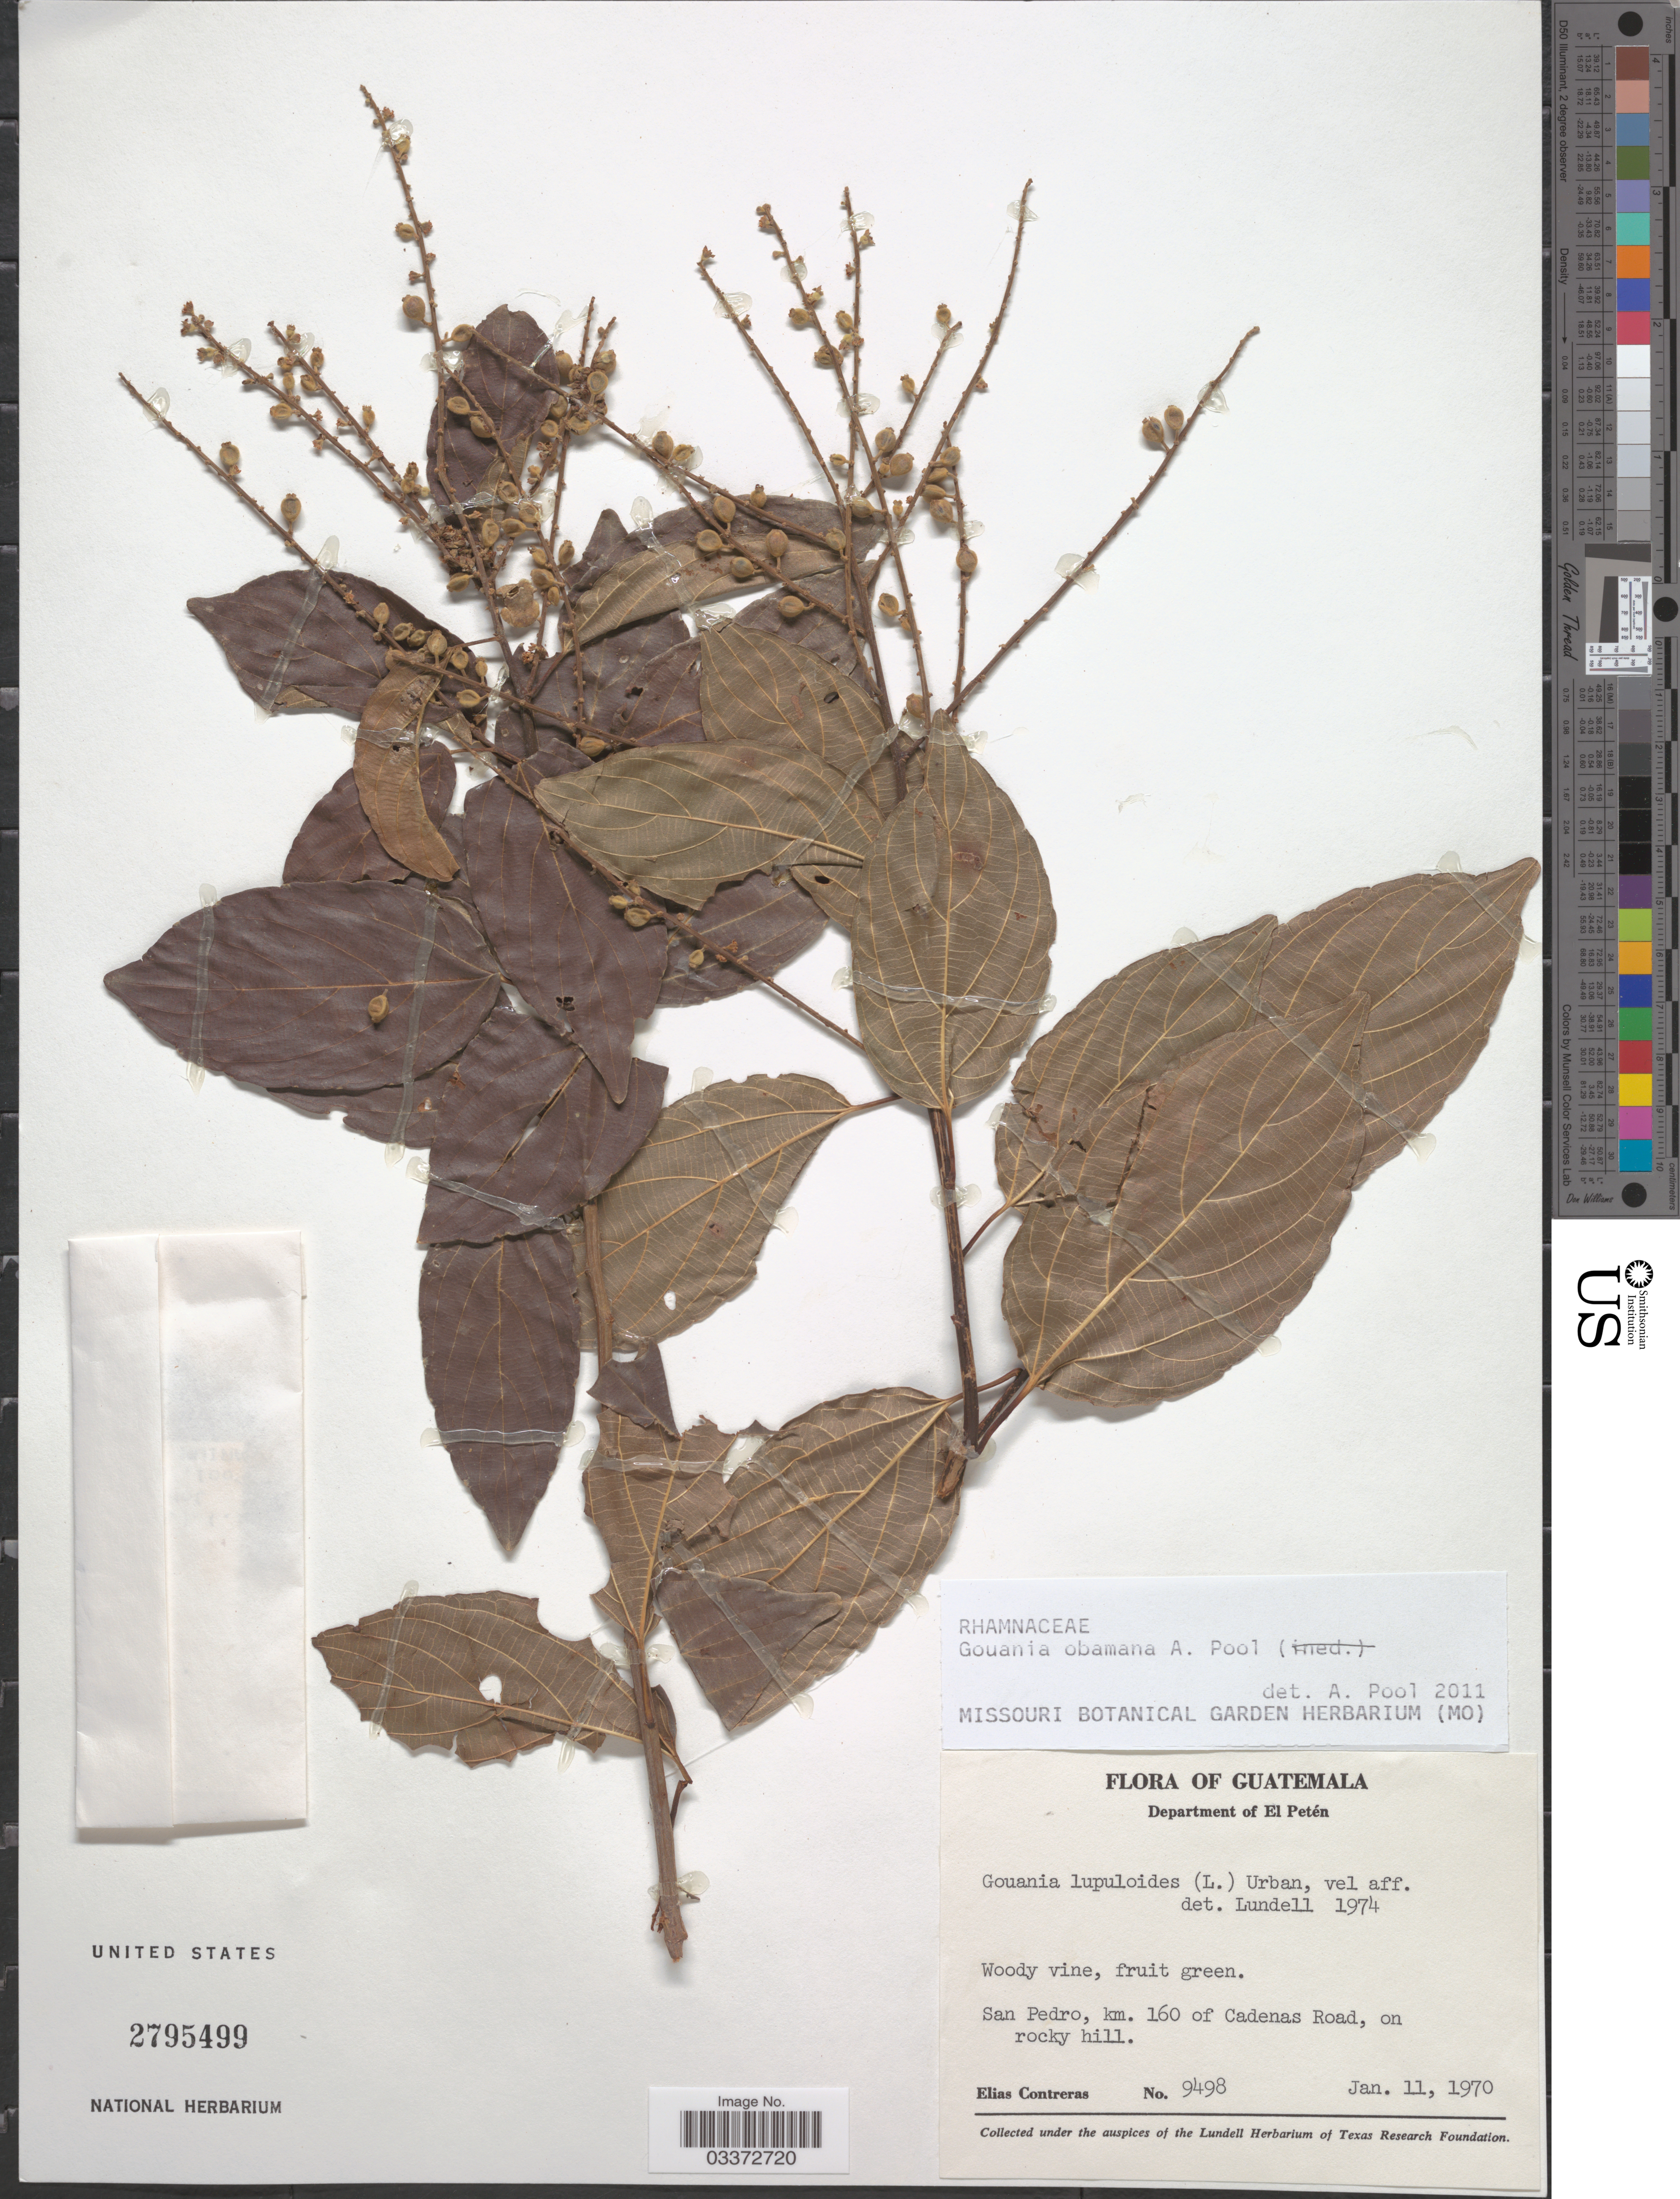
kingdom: Plantae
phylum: Tracheophyta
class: Magnoliopsida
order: Rosales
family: Rhamnaceae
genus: Gouania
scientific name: Gouania obamana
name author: A. Pool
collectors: E. Contreras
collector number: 9498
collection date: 1970-01-11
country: Guatemala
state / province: El Petén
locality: Department of El Petén. San Pedro, km. 160 of Cadenas Road.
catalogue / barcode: US 2795499